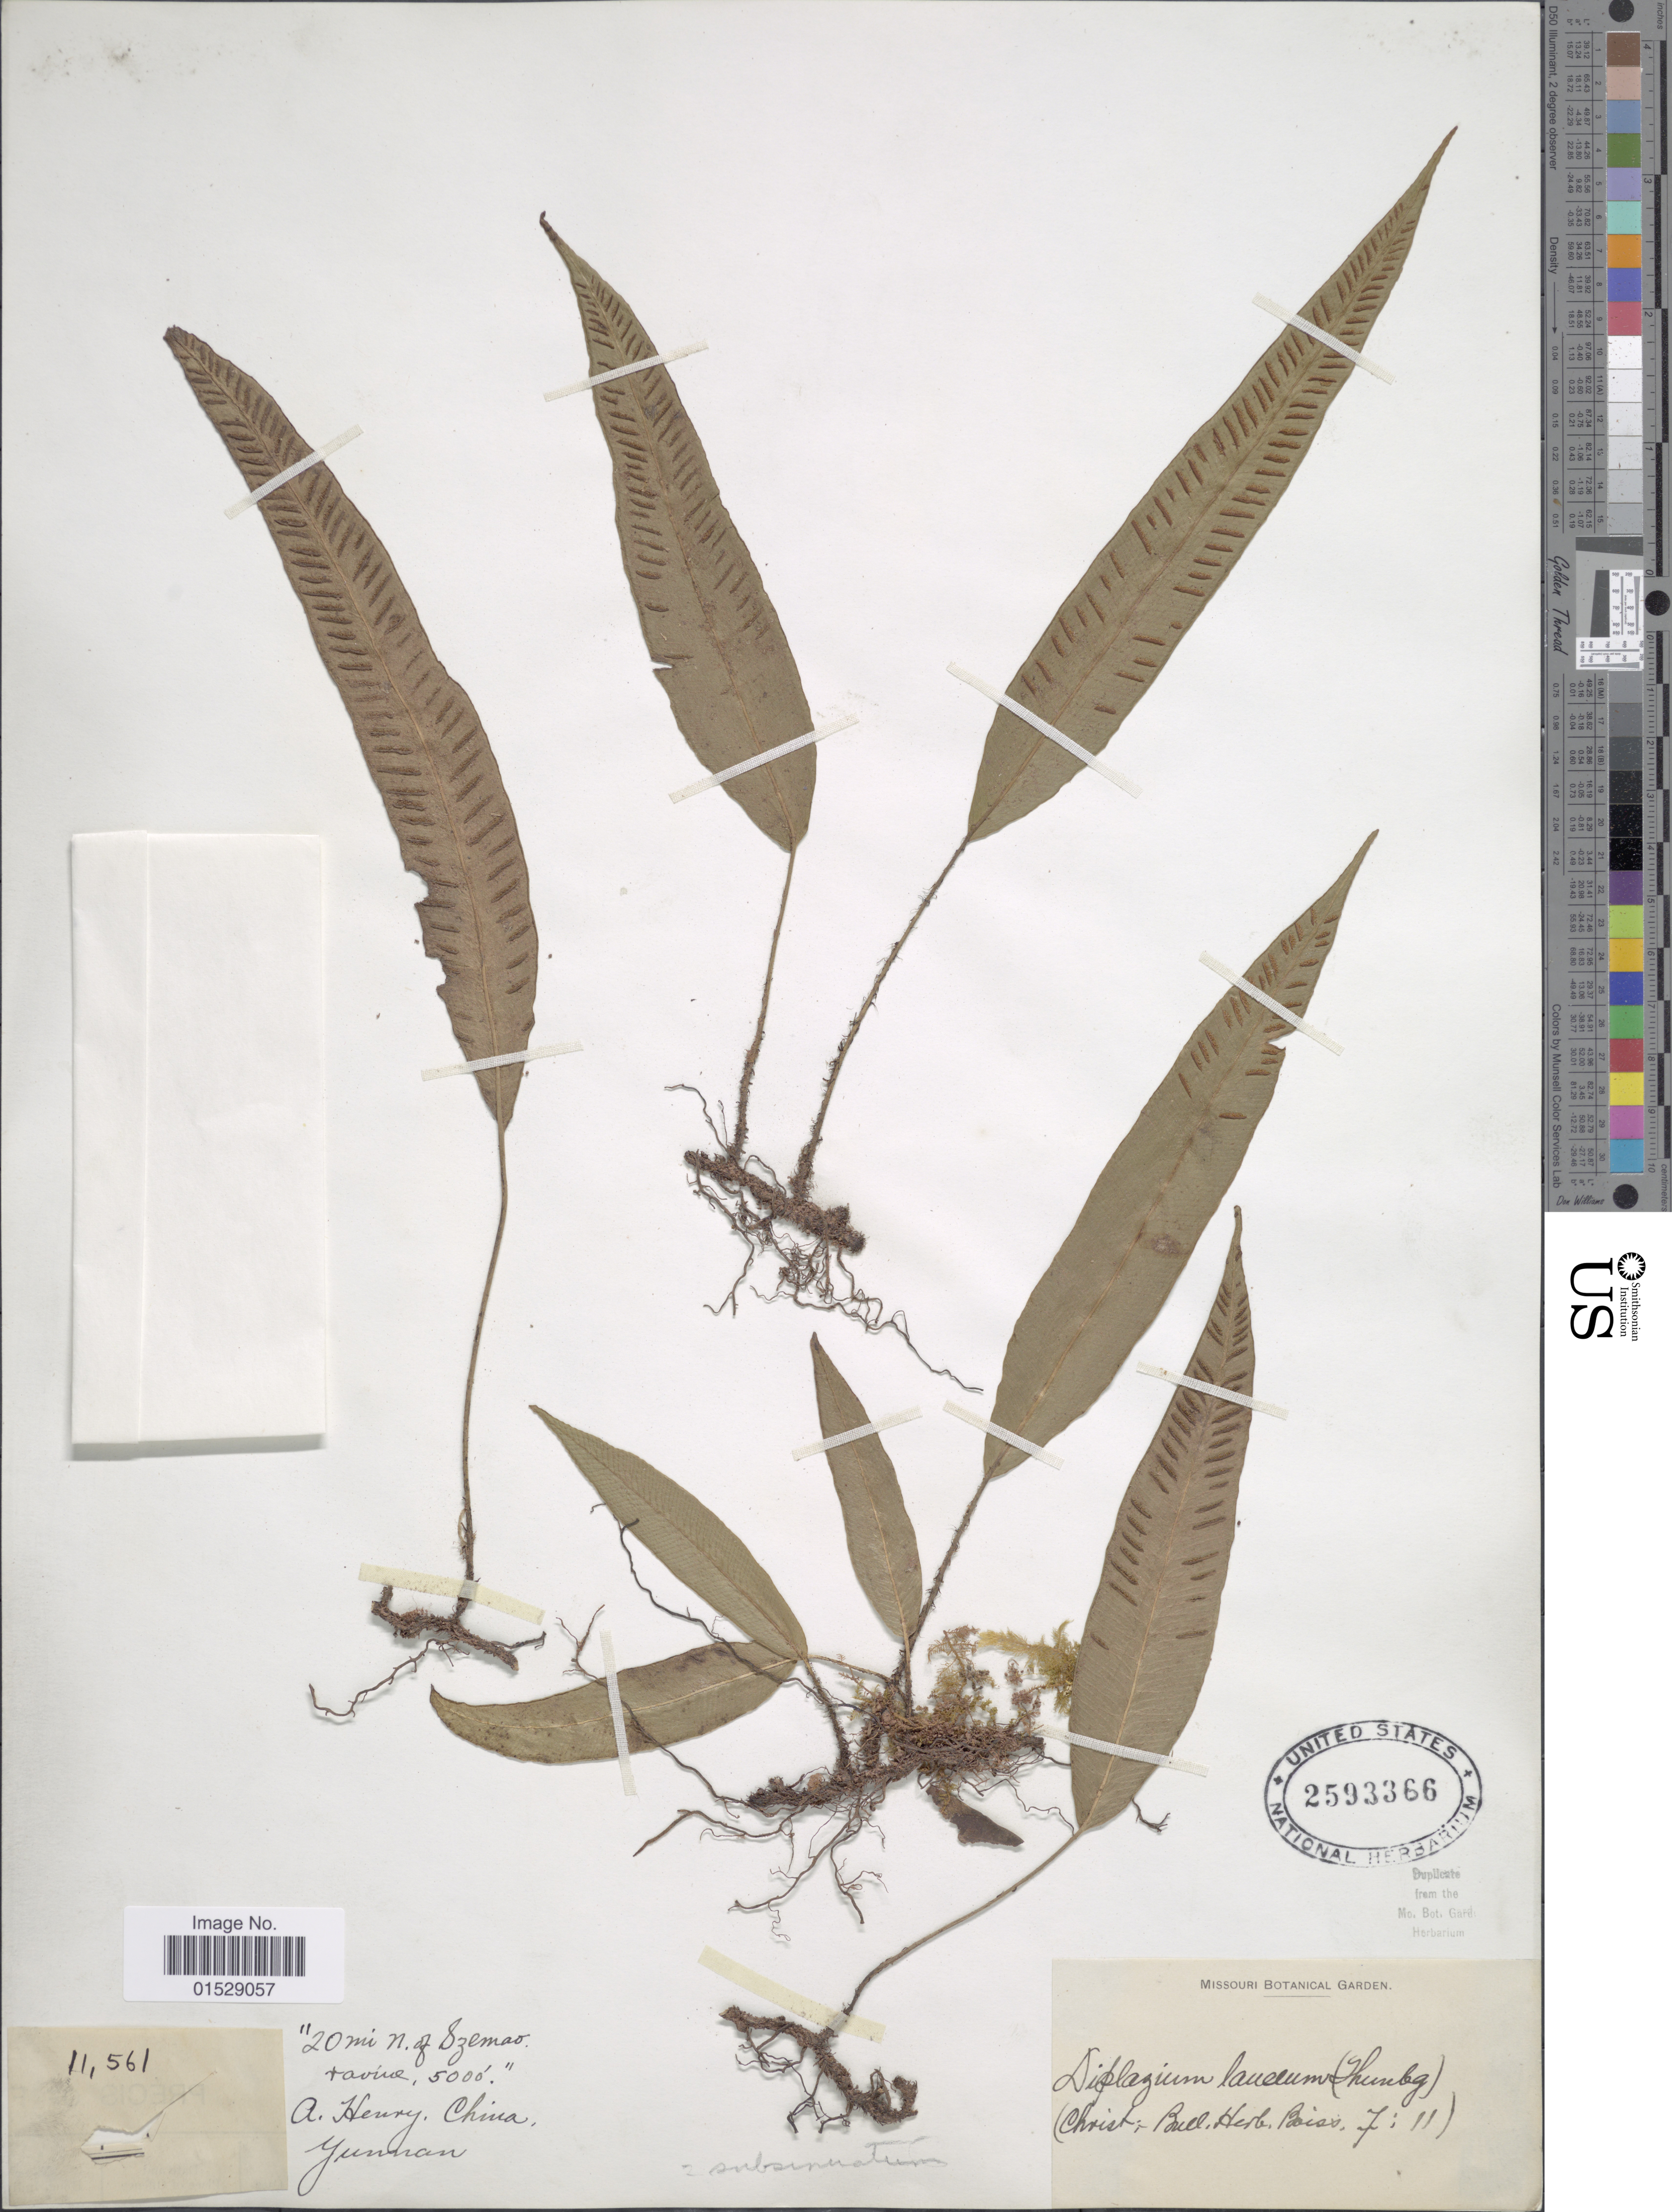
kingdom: Plantae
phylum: Tracheophyta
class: Polypodiopsida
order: Polypodiales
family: Athyriaceae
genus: Deparia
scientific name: Deparia lancea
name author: (Thunb.) Fraser-Jenk.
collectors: A. Henry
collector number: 11561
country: China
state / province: Yunnan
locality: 20 mi N of Szemao ravine,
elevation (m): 1524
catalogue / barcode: US 2593366